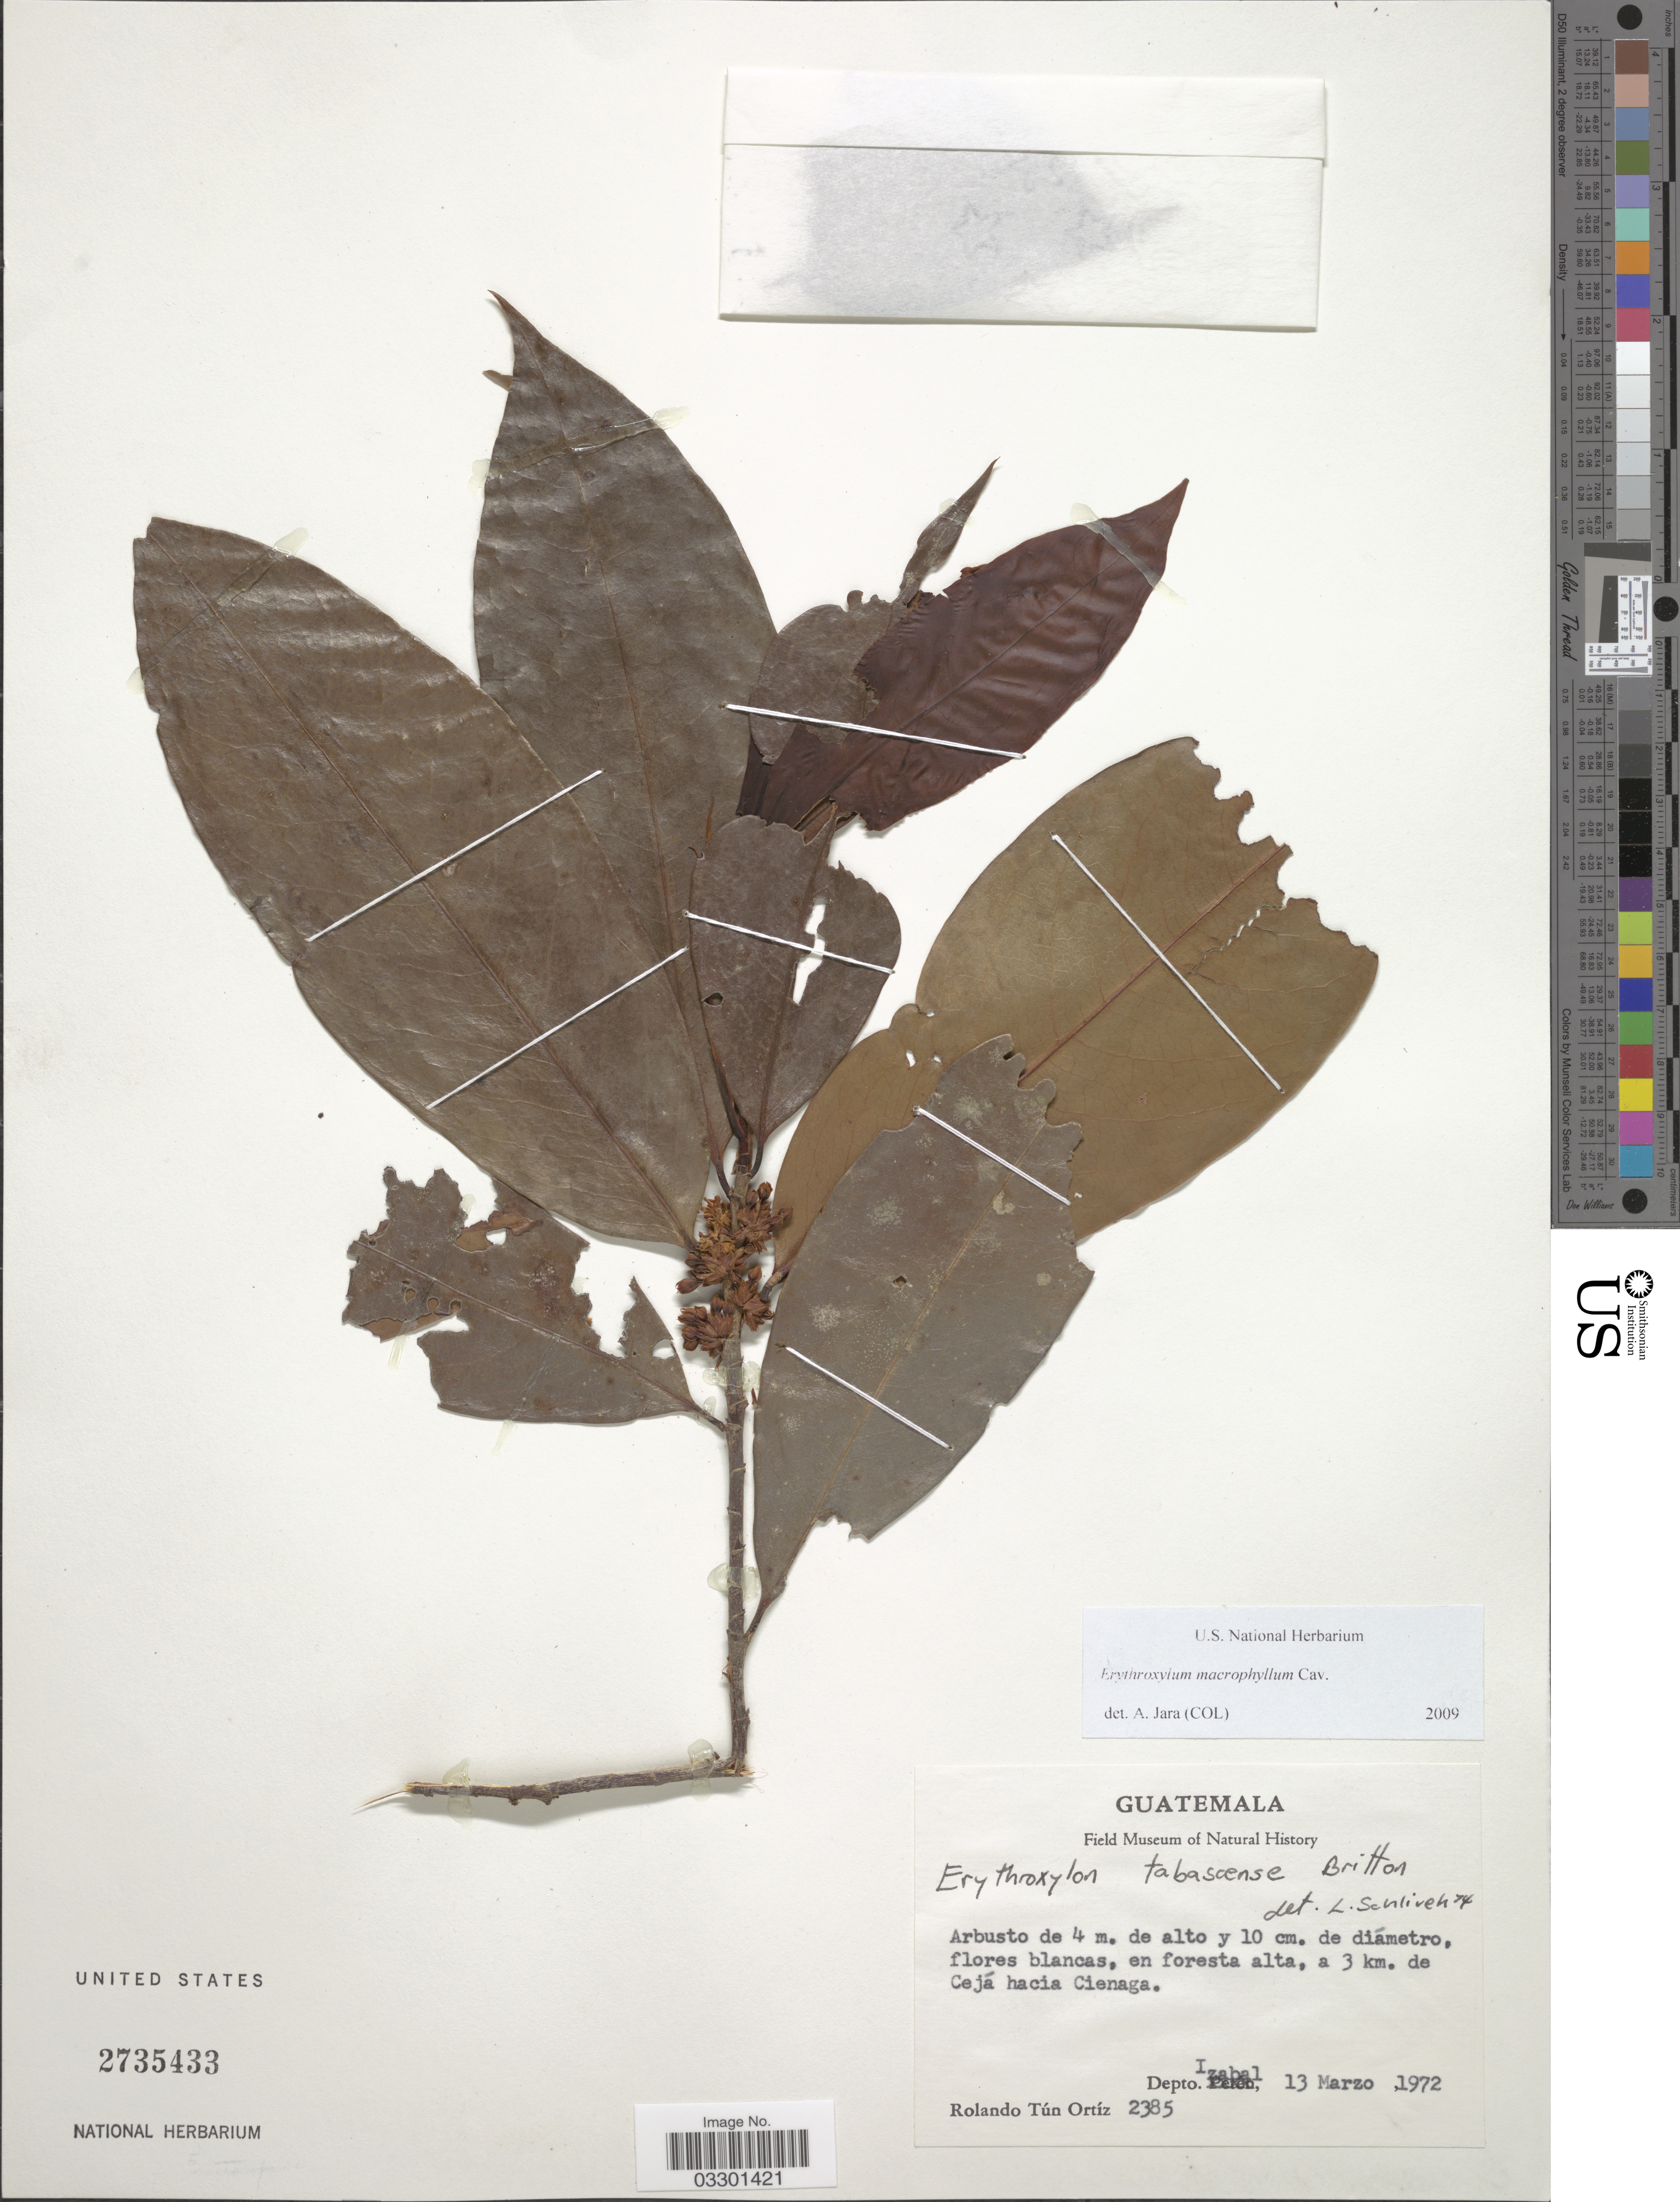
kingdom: Plantae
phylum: Tracheophyta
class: Magnoliopsida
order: Malpighiales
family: Erythroxylaceae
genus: Erythroxylum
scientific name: Erythroxylum macrophyllum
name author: Cav.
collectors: R. T. Ortíz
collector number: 2385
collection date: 1972-03-13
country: Guatemala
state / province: Izabal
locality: En foresta alta, a 3 km. de Cejá hacia Cienaga. Depto. Izabal.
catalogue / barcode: US 2735433